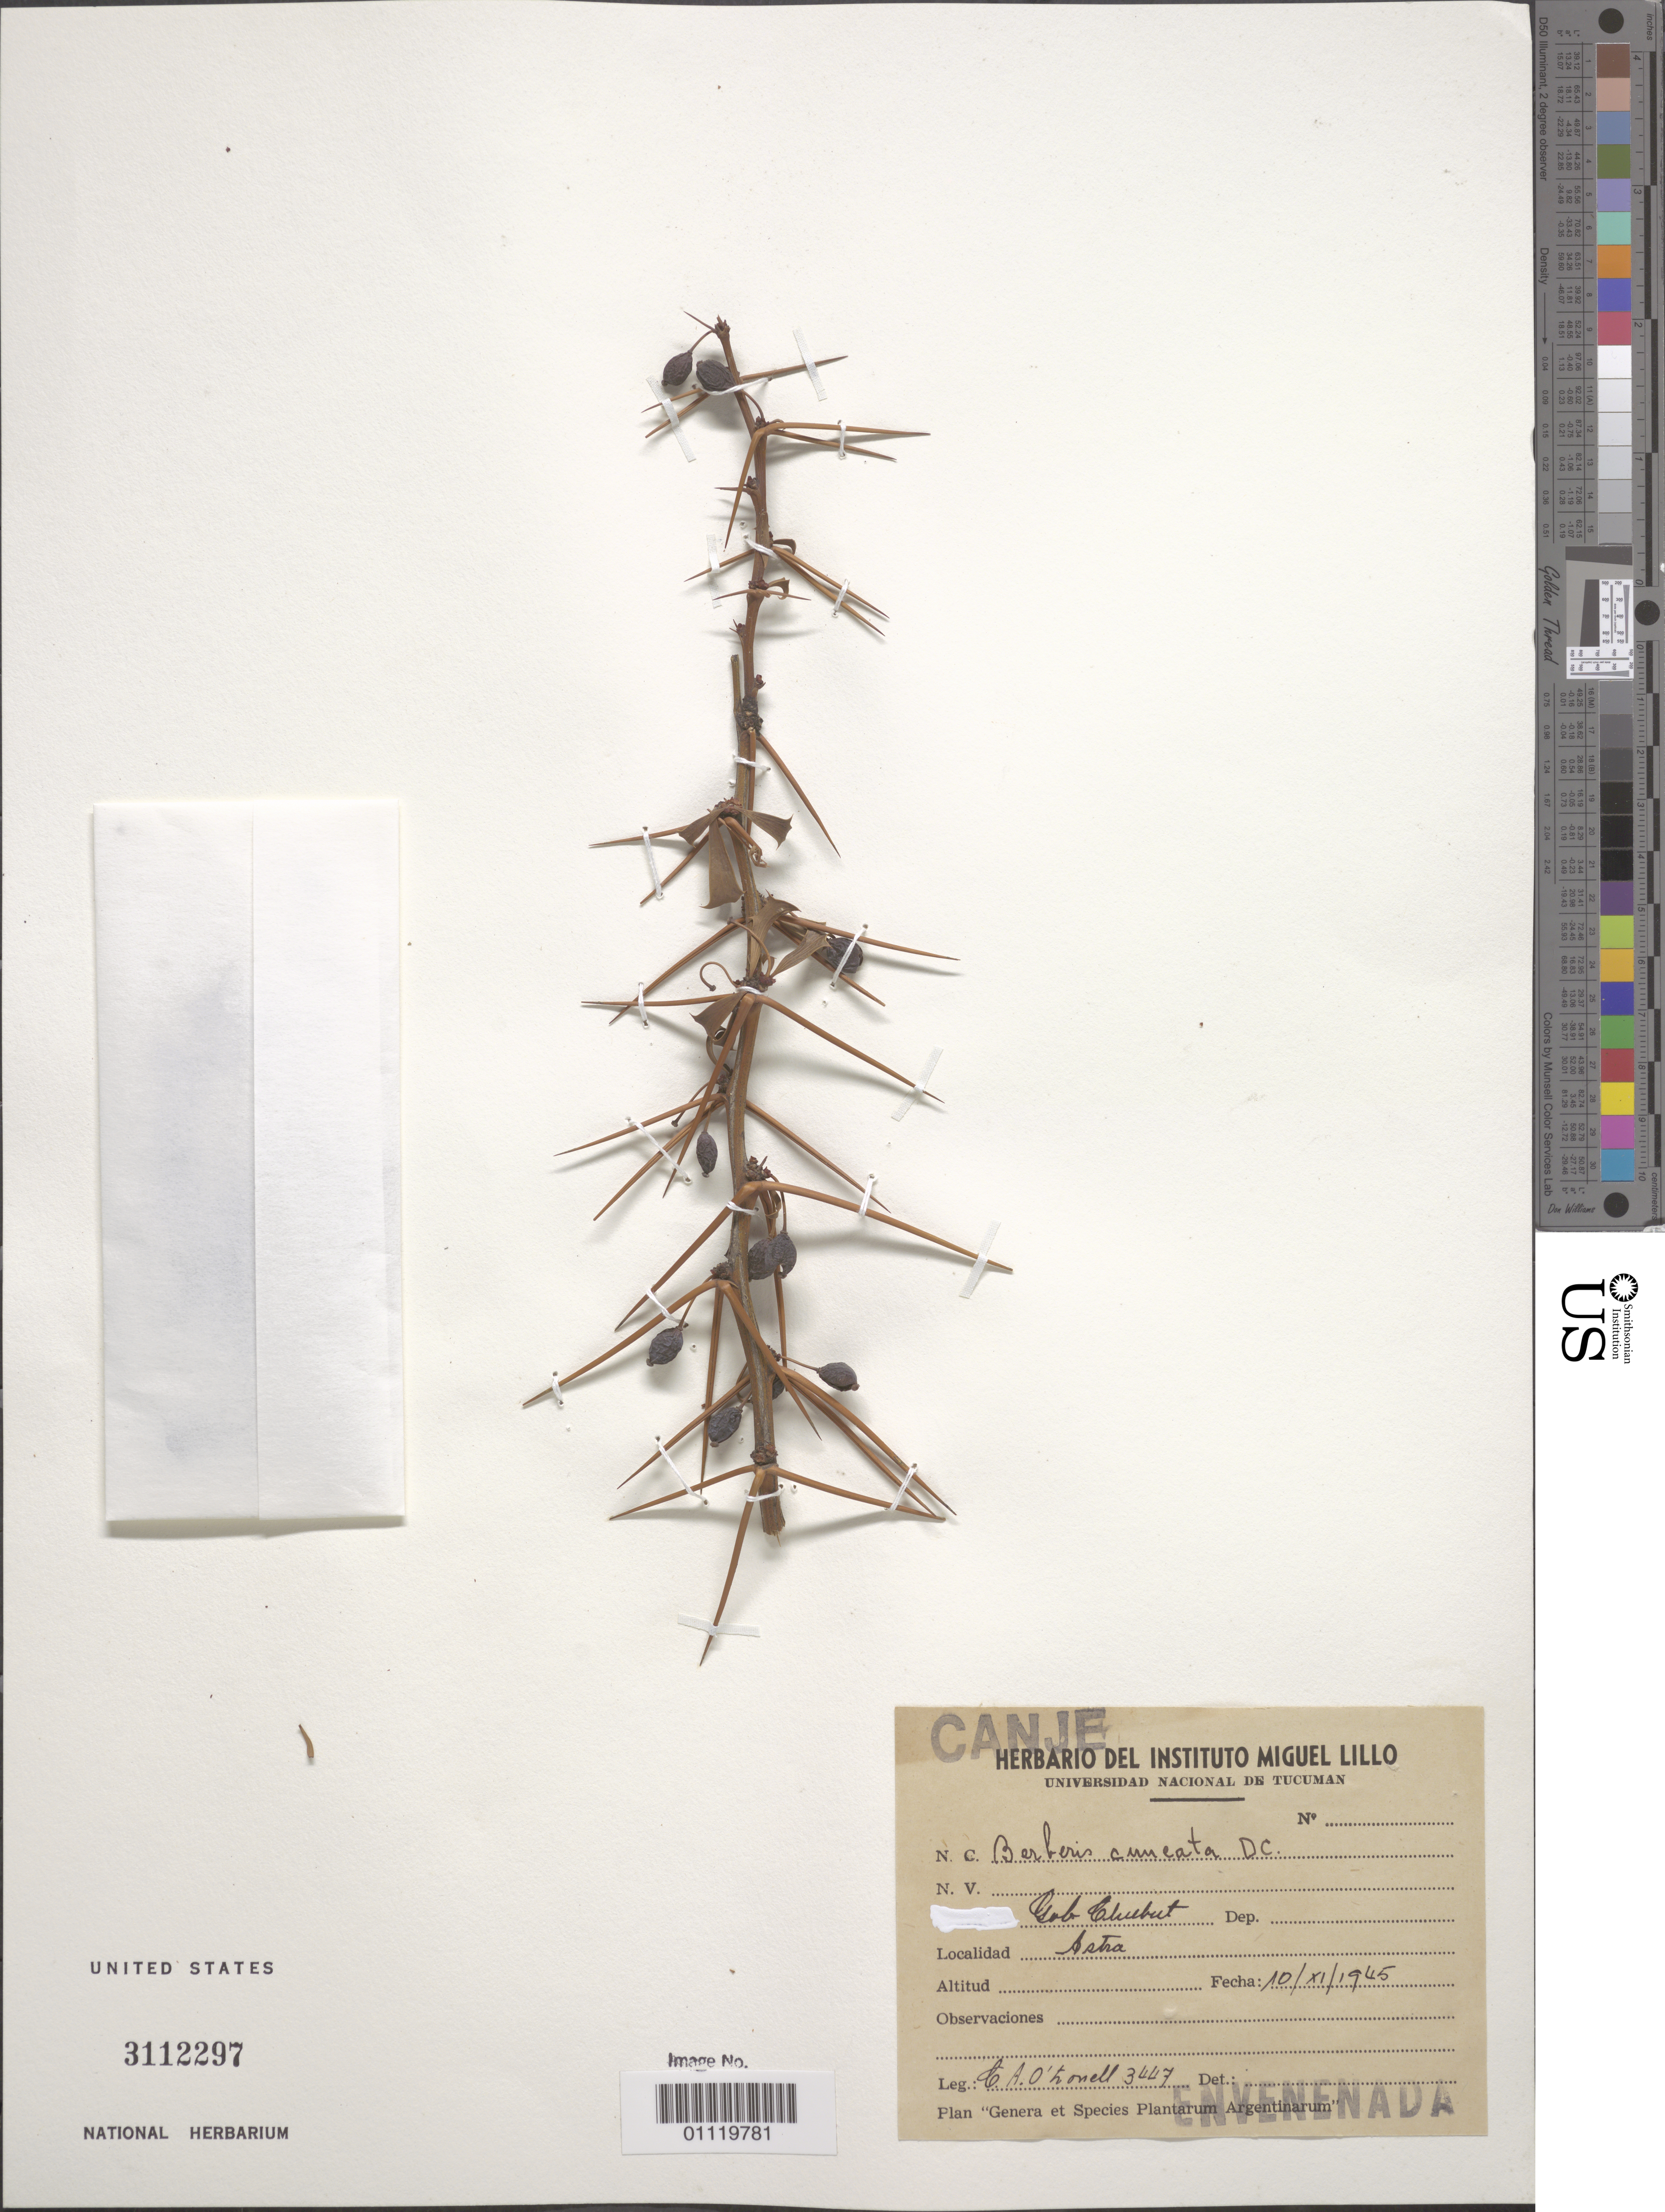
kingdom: Plantae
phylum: Tracheophyta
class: Magnoliopsida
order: Ranunculales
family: Berberidaceae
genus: Berberis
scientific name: Berberis cuneata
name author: DC.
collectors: C. O'Konell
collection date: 1945-11-10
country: Argentina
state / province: Chubut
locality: Astra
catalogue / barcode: US 3112297